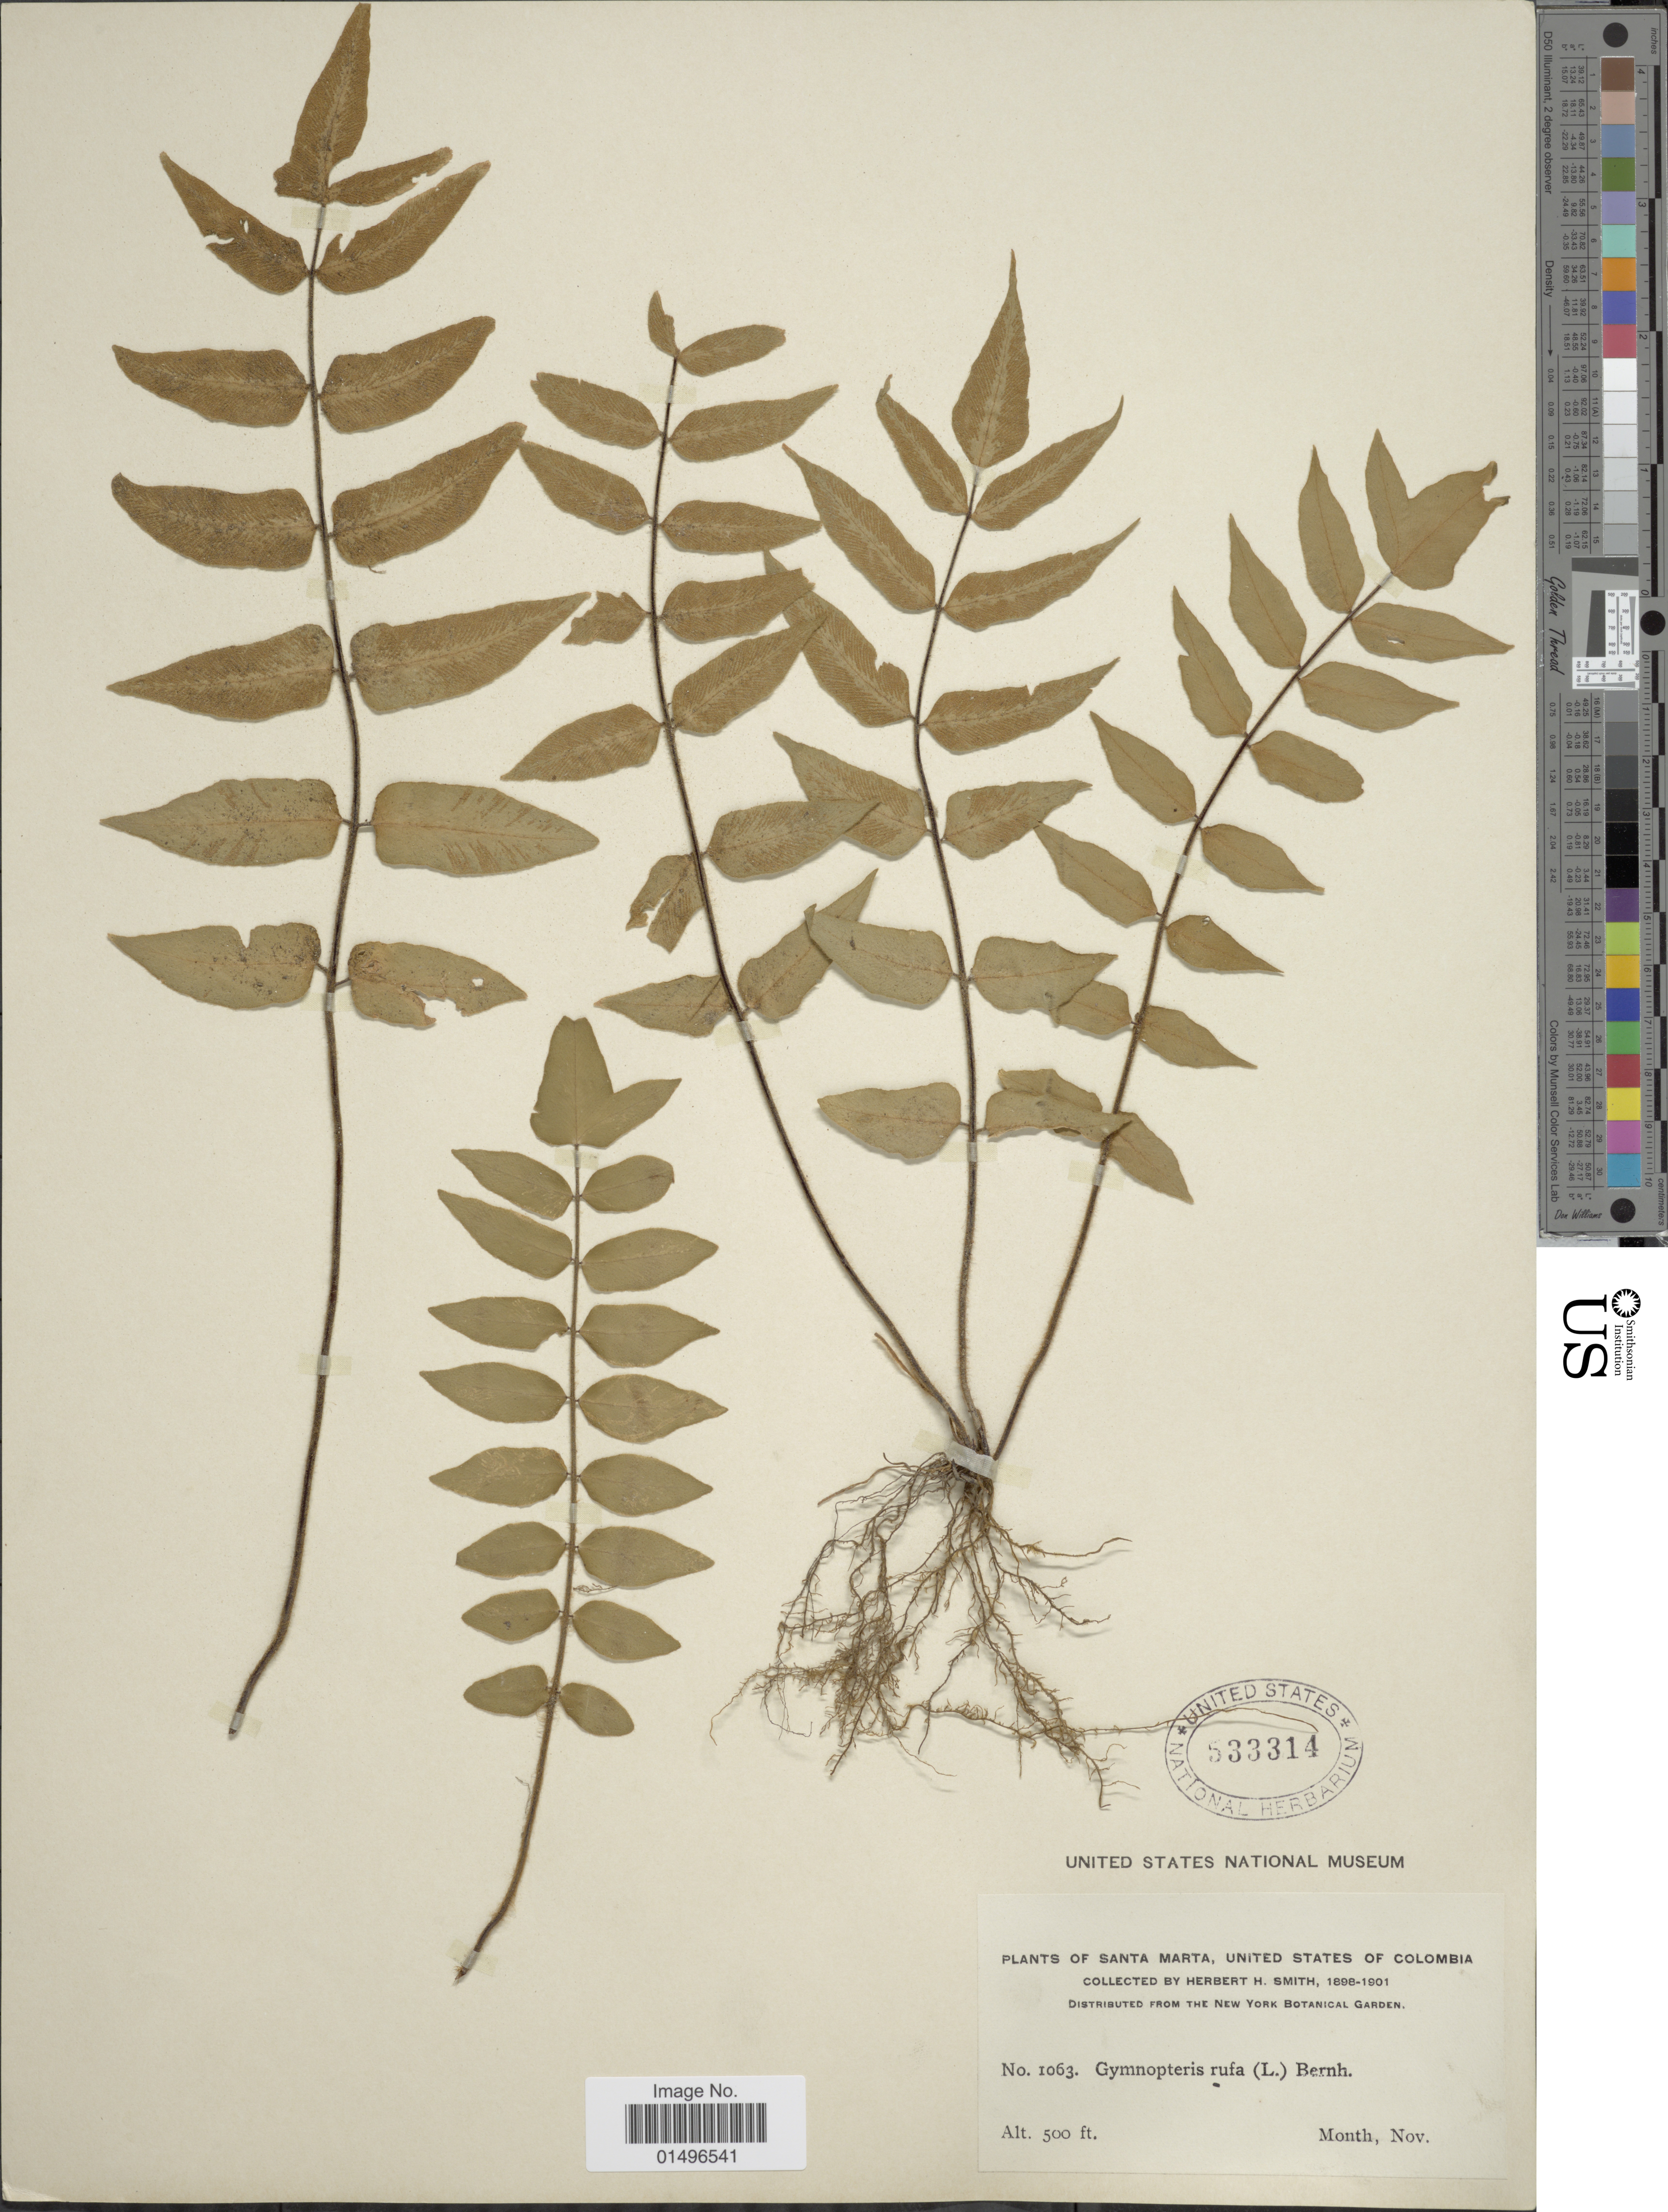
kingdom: Plantae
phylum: Tracheophyta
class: Polypodiopsida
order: Polypodiales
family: Pteridaceae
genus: Hemionitis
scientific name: Hemionitis rufa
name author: (L.) Sw.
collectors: Herbert H. Smith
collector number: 1063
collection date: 1898-11/1901-11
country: Colombia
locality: Colombia, Santa Marta.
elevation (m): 152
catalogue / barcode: US 533314